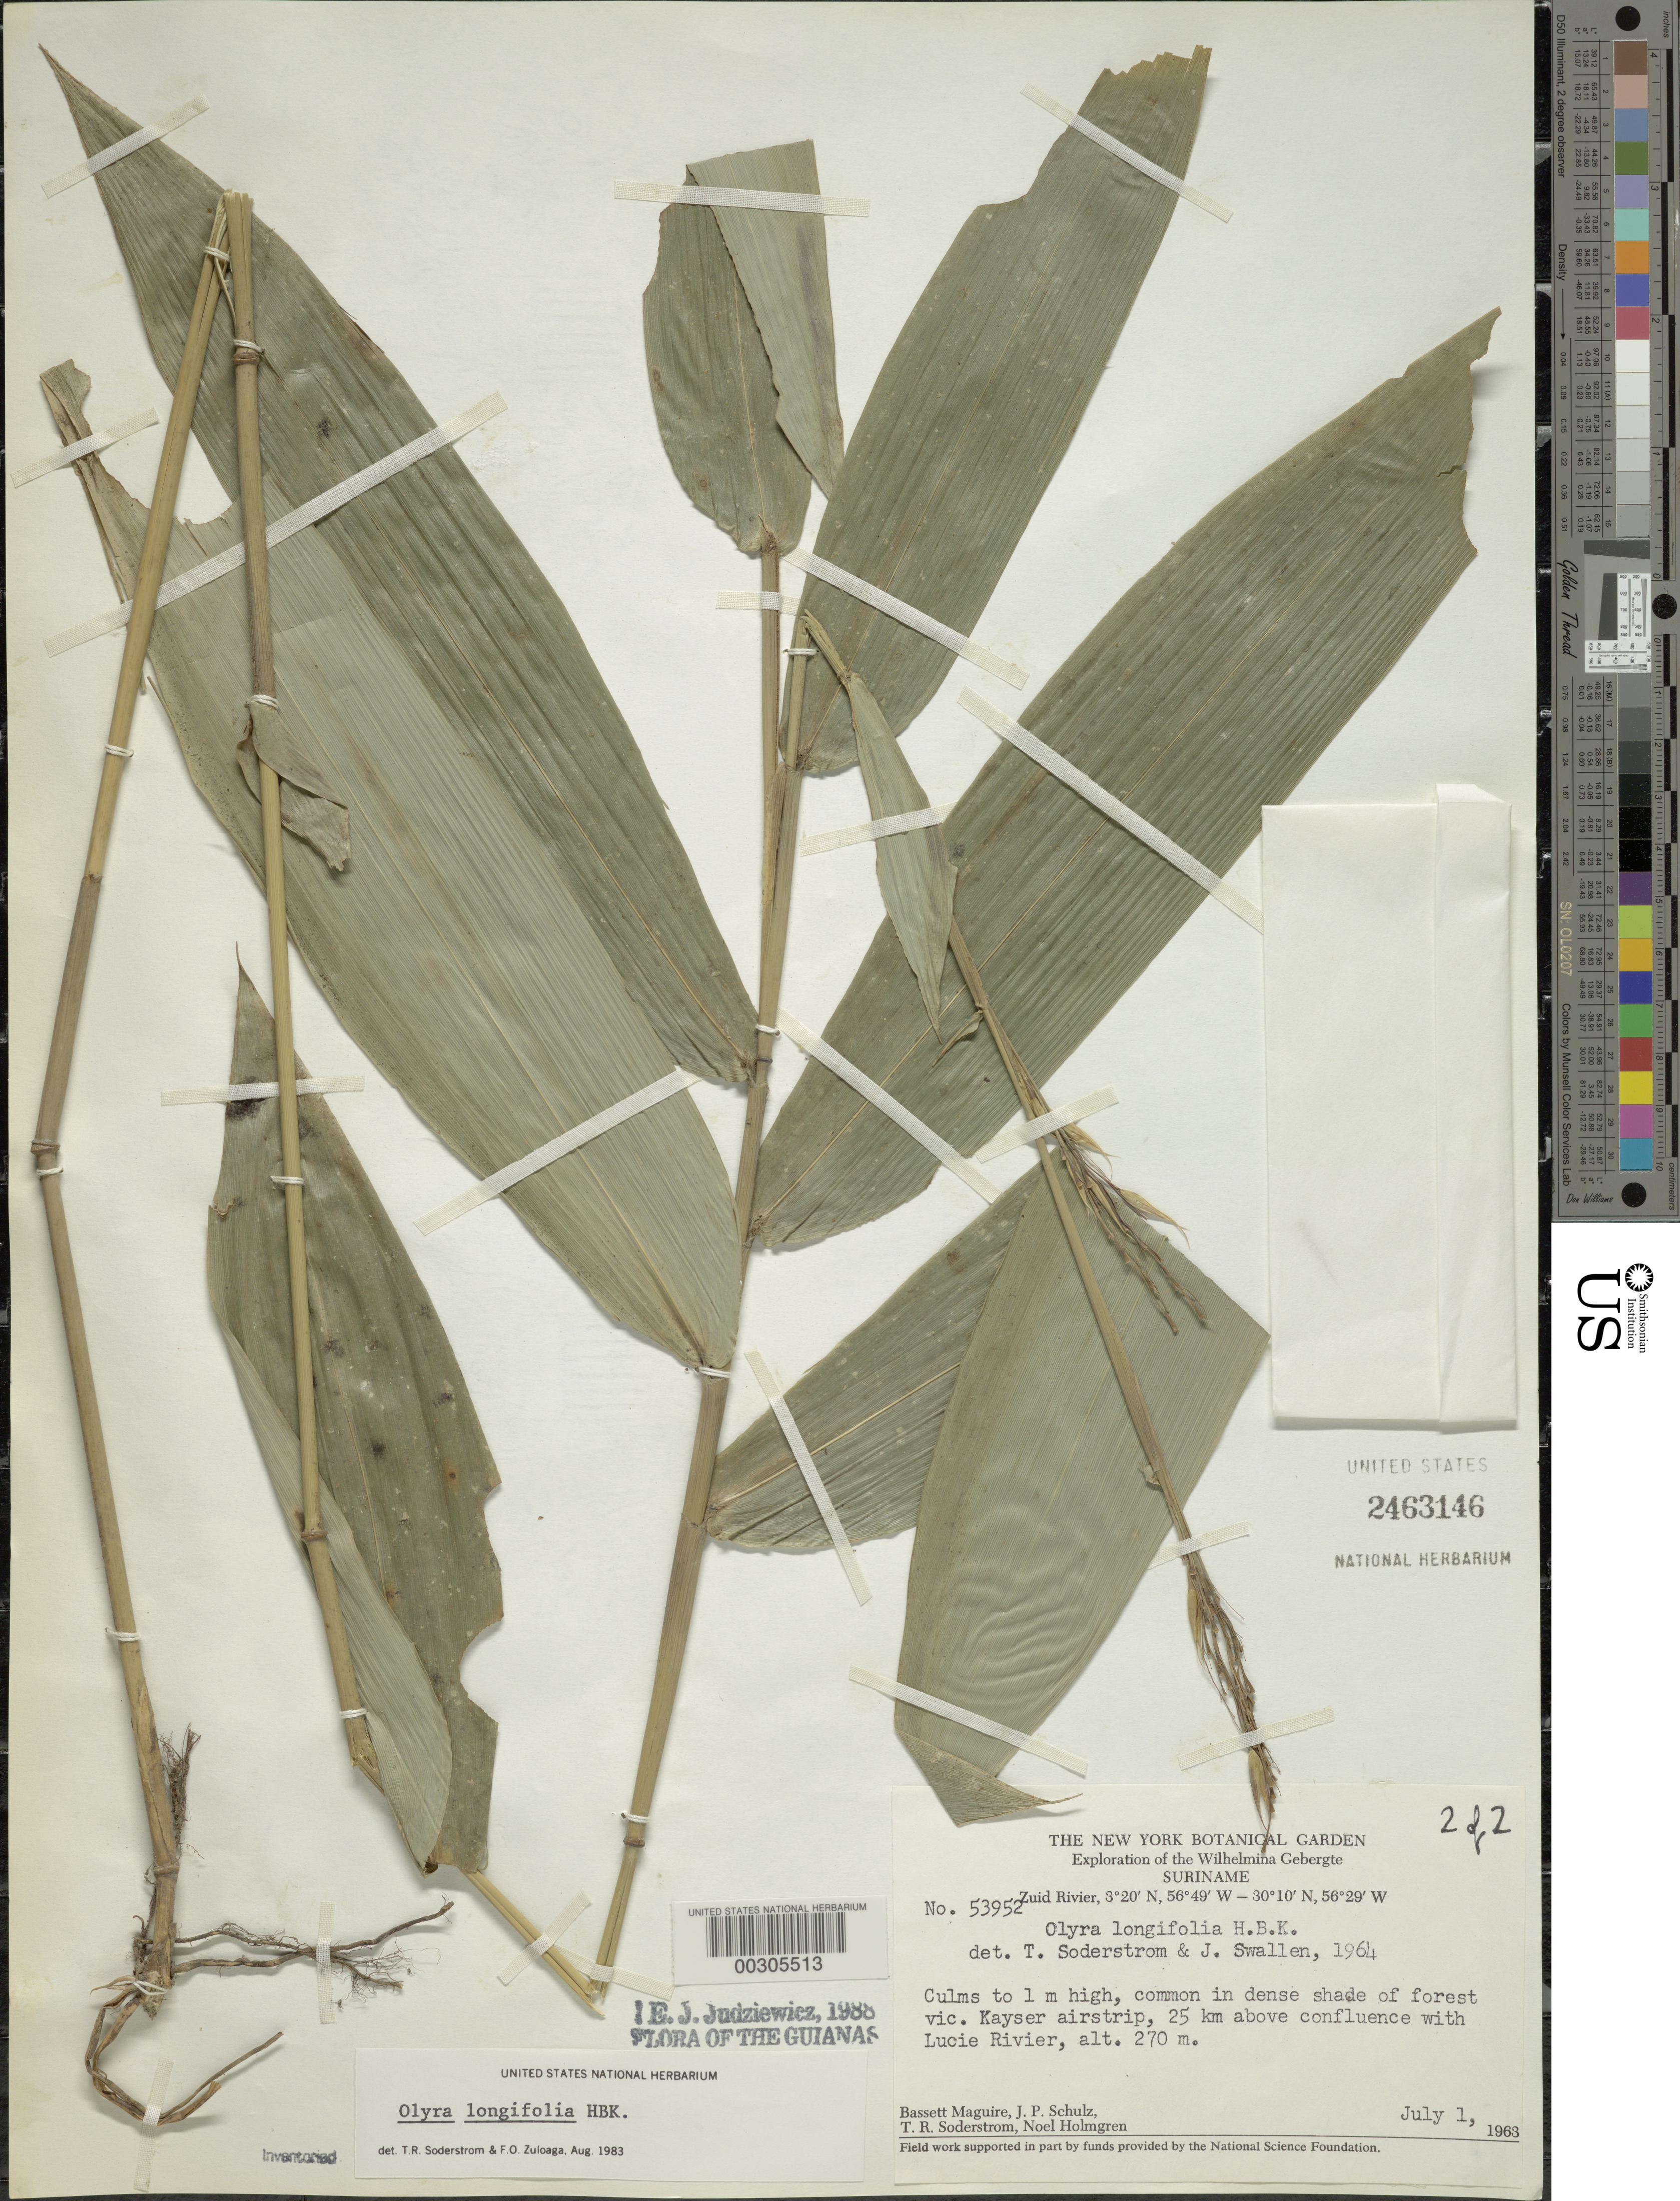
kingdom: Plantae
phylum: Tracheophyta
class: Liliopsida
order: Poales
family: Poaceae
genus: Olyra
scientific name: Olyra longifolia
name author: Kunth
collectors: B. Maguire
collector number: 53952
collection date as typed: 01 Jul 1963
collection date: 1963-07-01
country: Suriname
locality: Kayser airstrip, zuid river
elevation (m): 270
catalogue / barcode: US 2463146